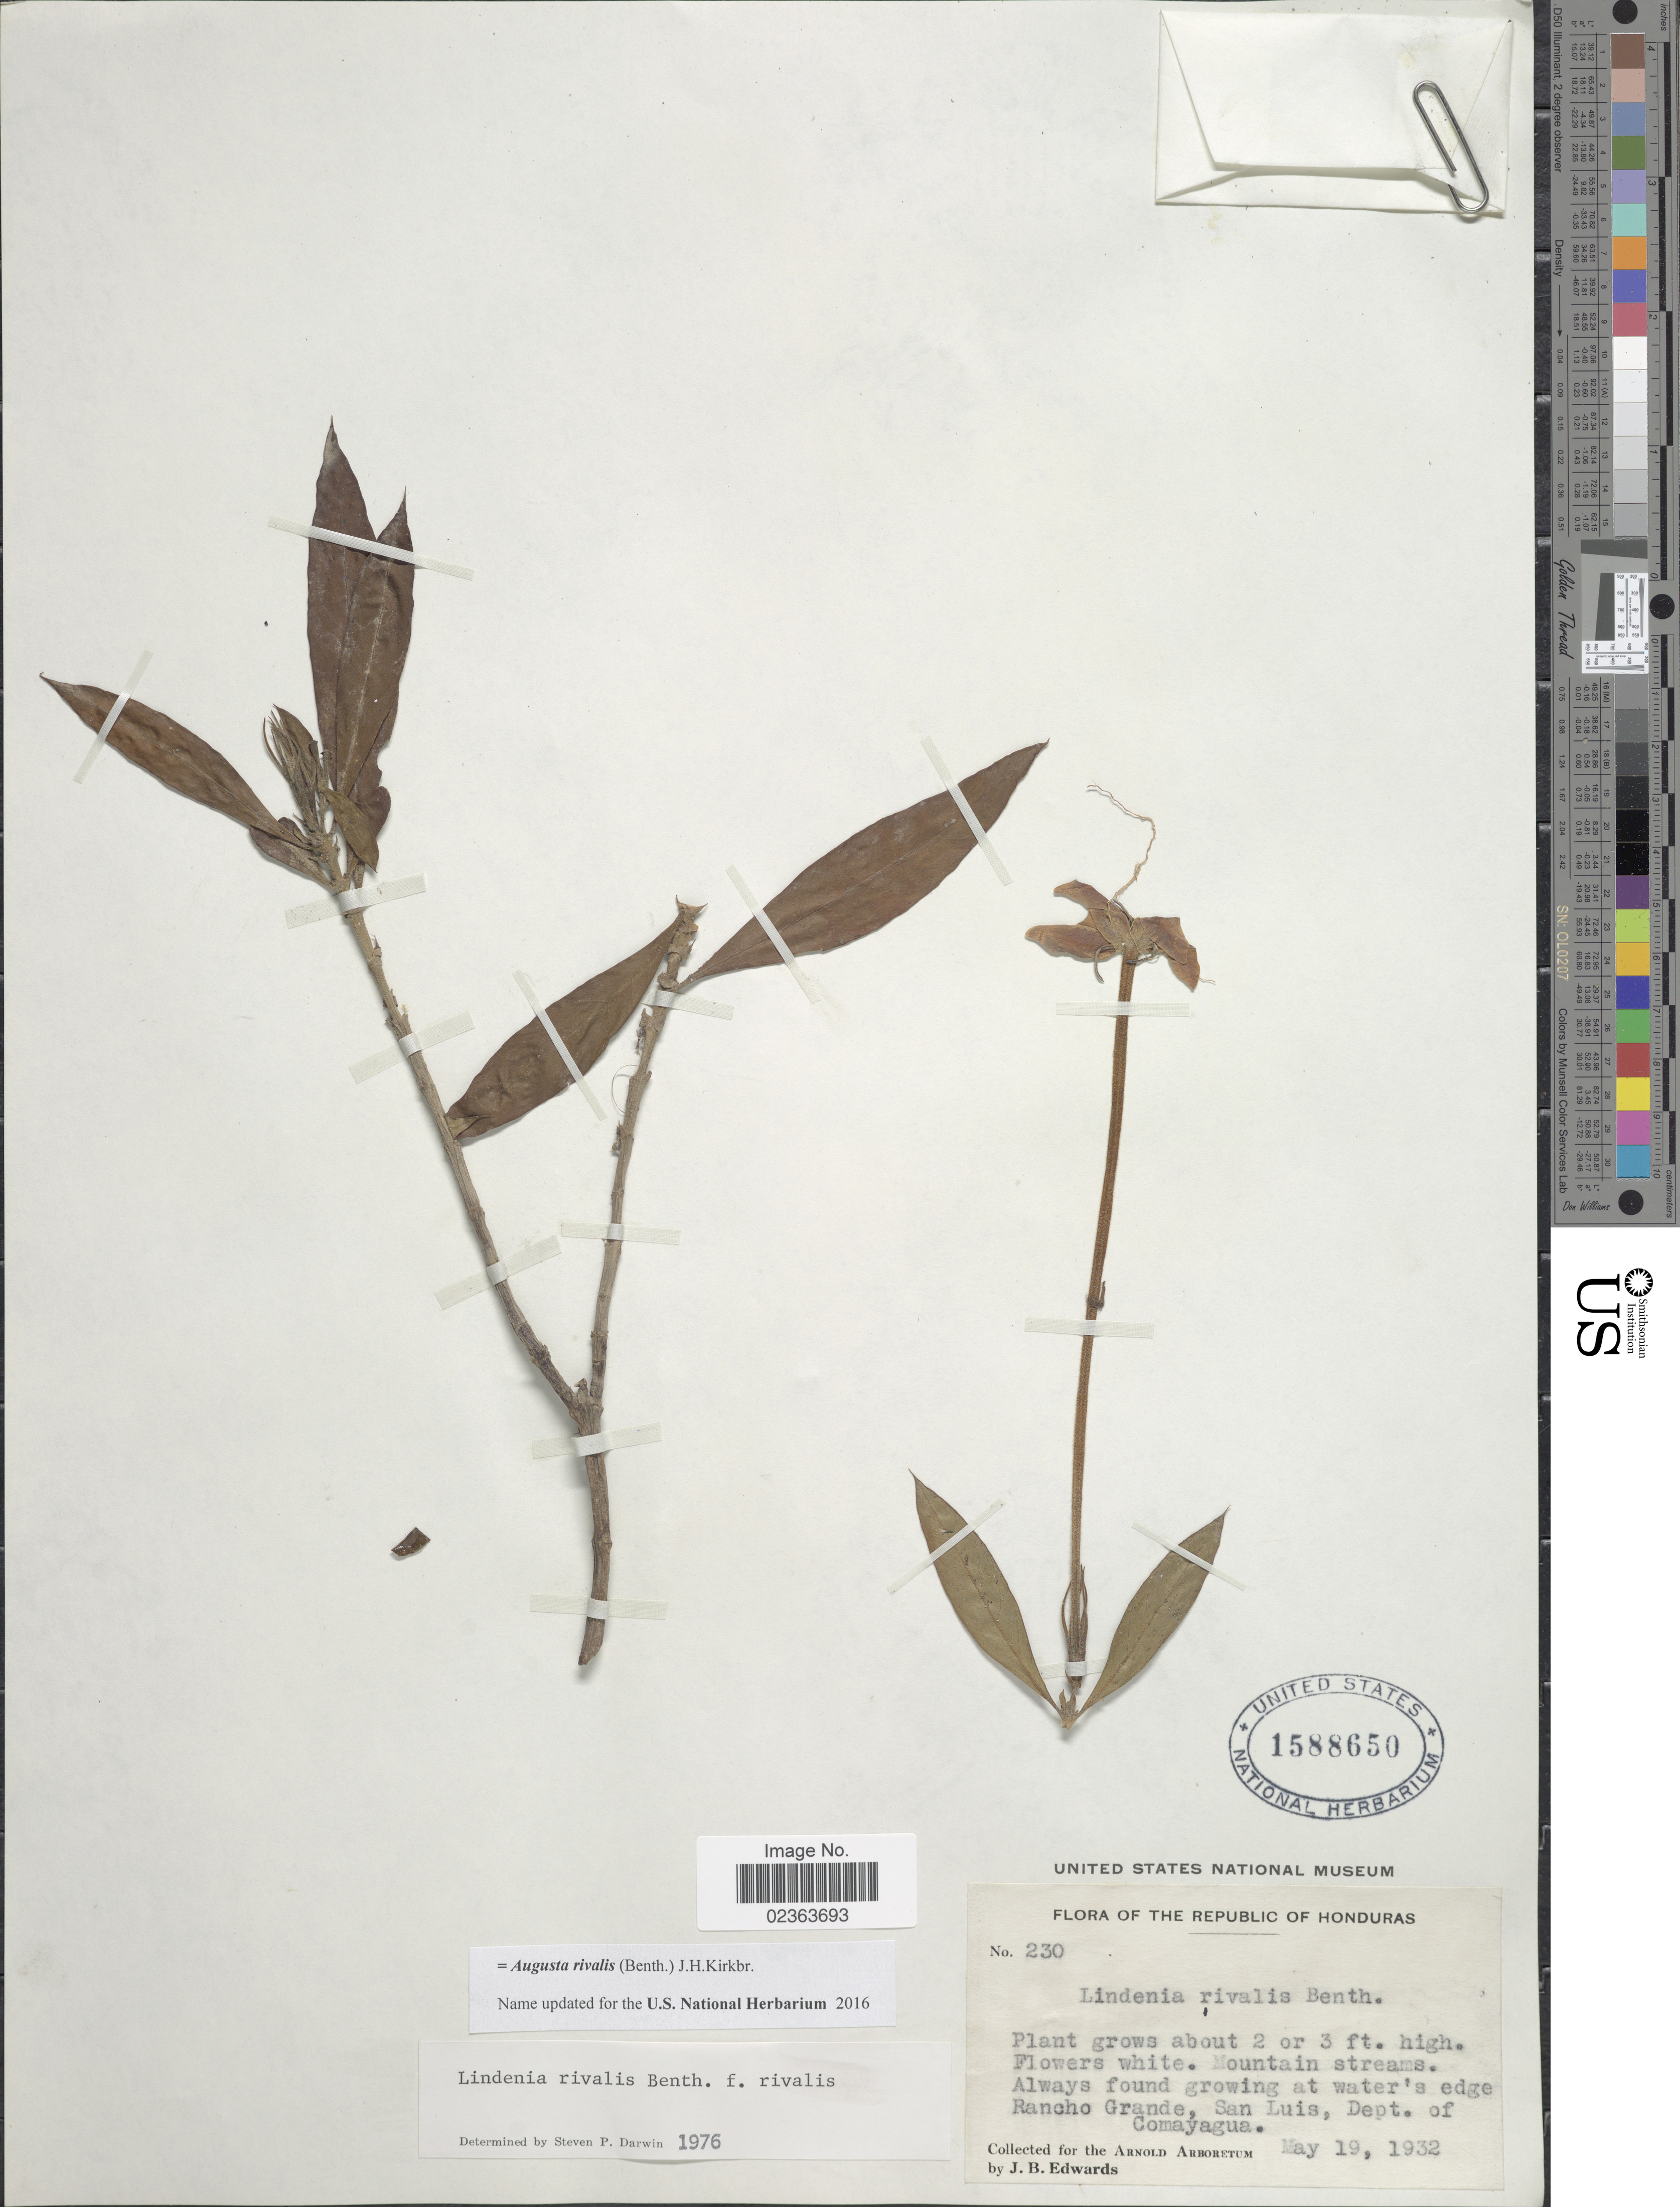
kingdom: Plantae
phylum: Tracheophyta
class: Magnoliopsida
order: Gentianales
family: Rubiaceae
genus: Augusta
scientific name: Augusta rivalis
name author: (Benth.) J.H. Kirkbr.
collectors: J. B. Edwards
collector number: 230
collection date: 1932-05-19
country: Honduras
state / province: Comayagua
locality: Republic of Honduras, Mountain streams. Always found growing at water's edge Rancho Grande, San Luis, Dept of Comayagua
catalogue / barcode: US 1588650